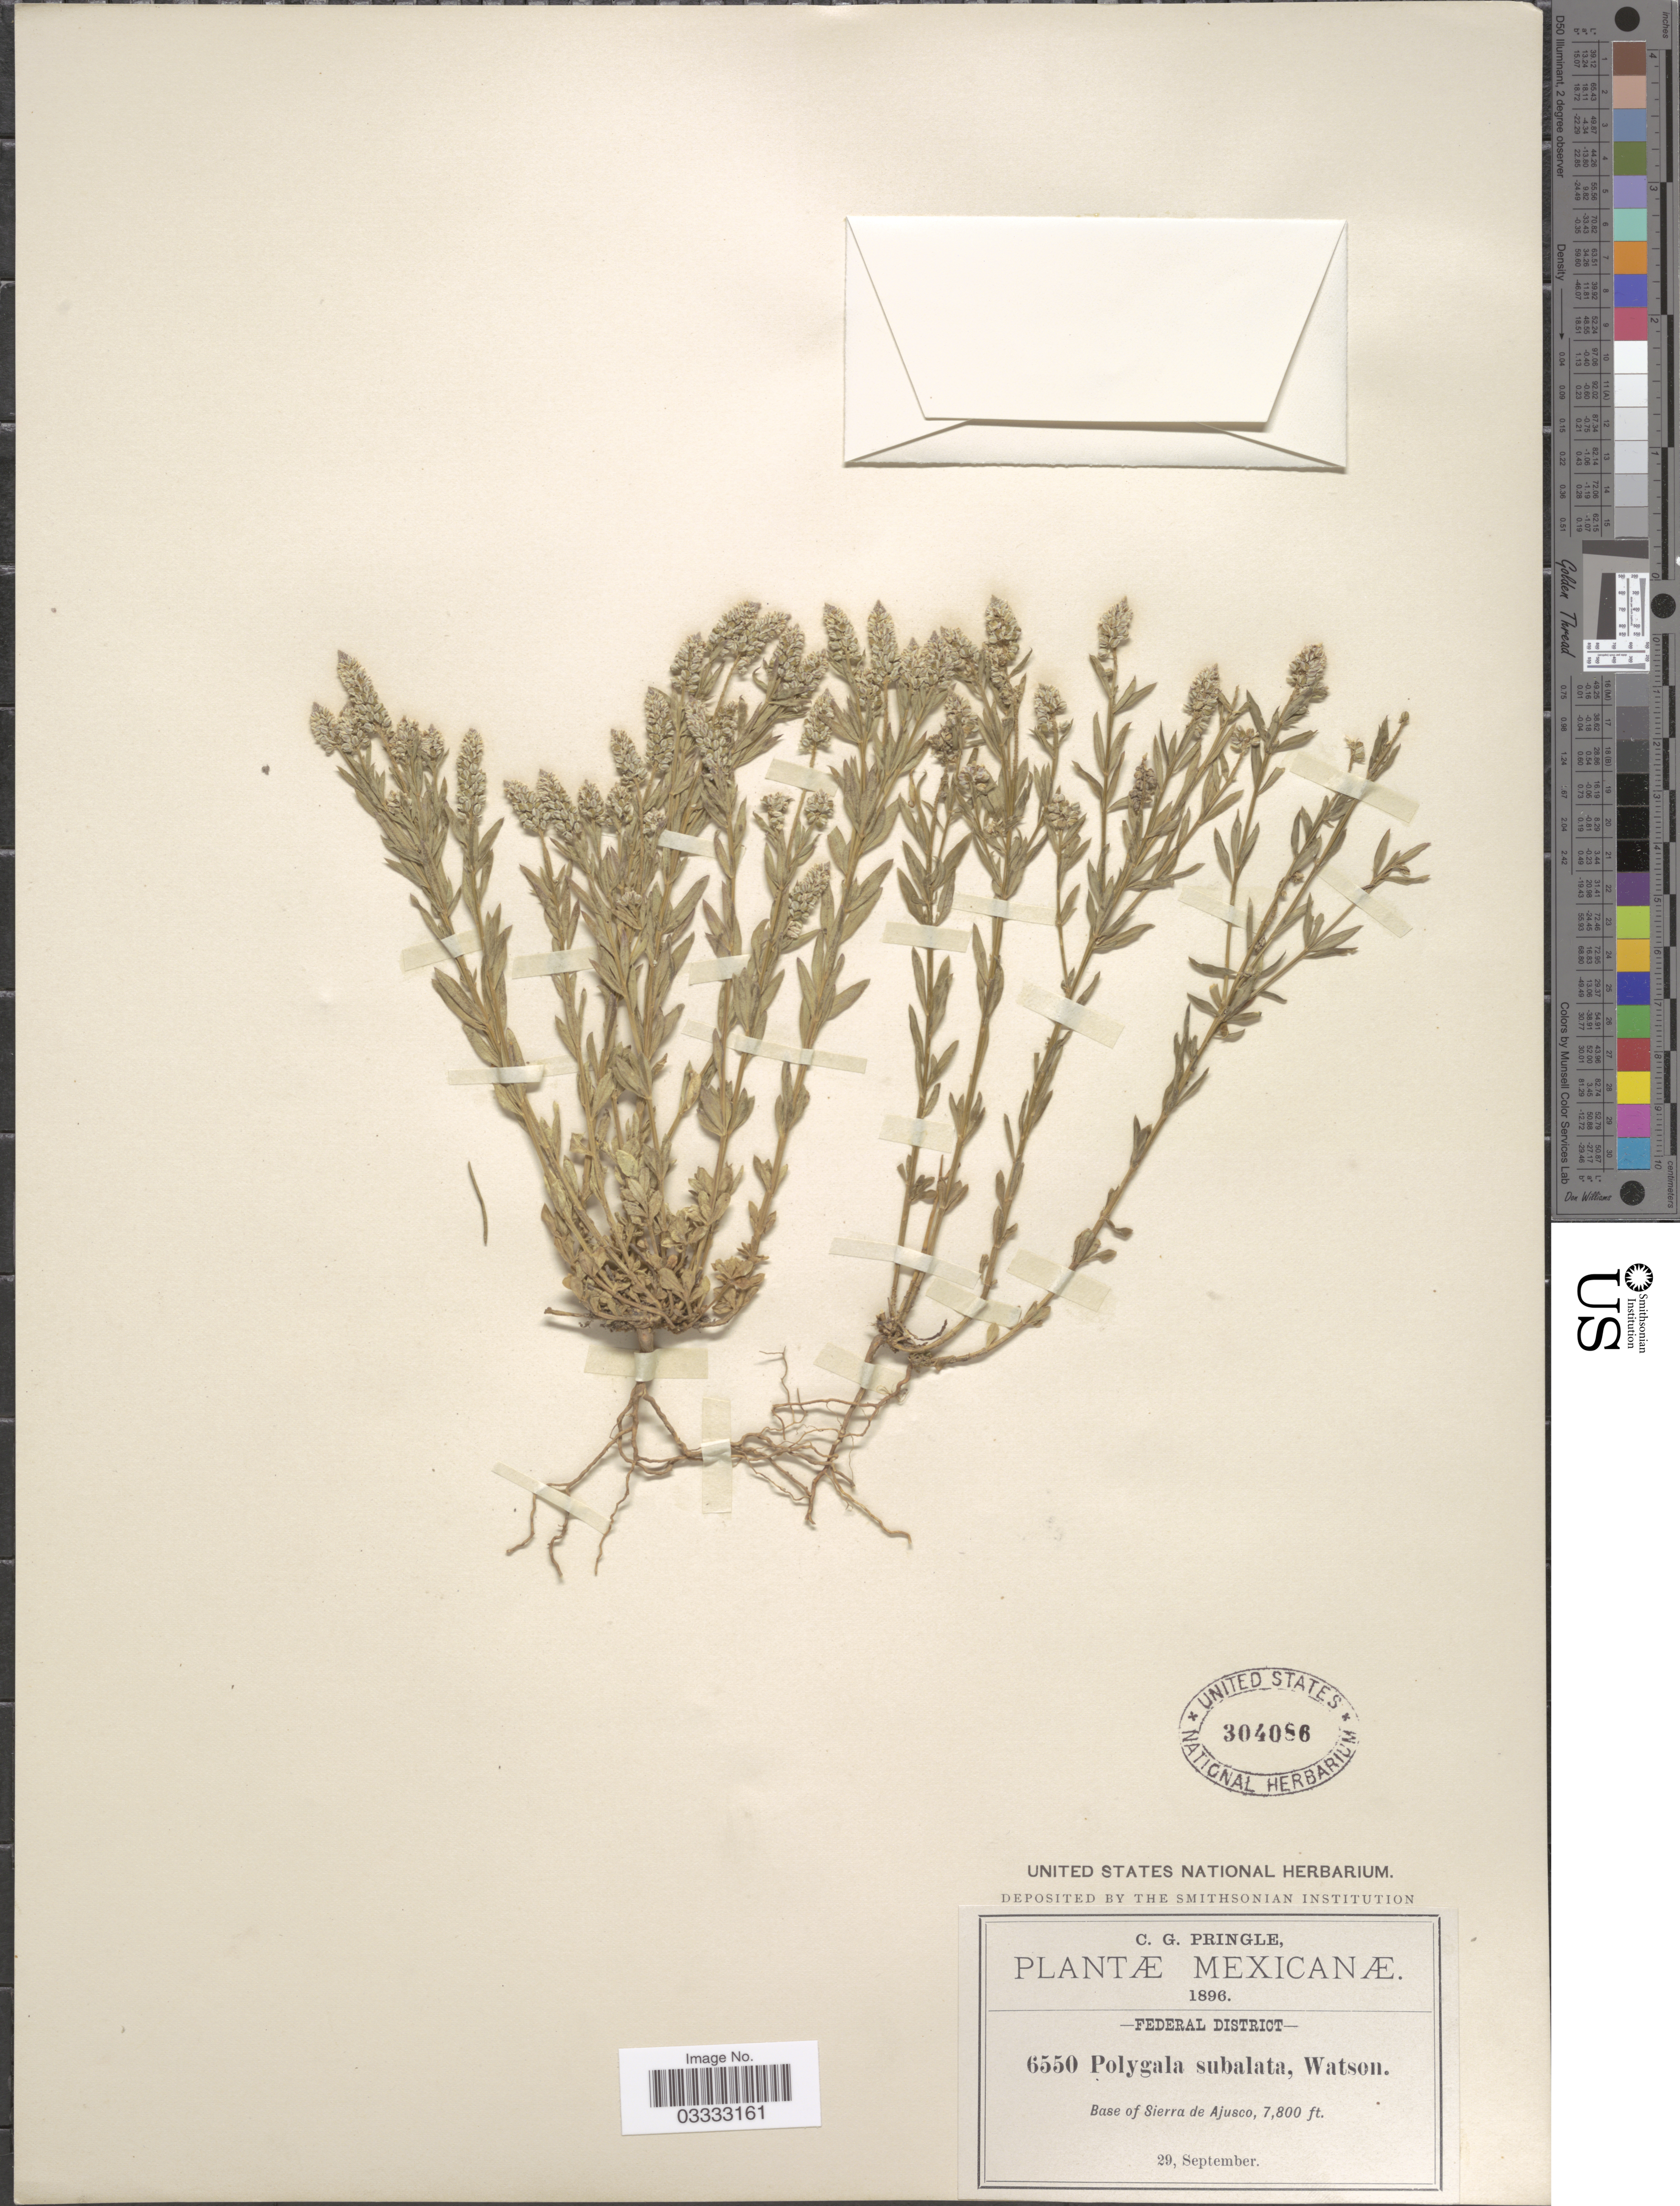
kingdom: Plantae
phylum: Tracheophyta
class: Magnoliopsida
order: Fabales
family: Polygalaceae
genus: Polygala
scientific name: Polygala subalata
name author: S. Watson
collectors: C. G. Pringle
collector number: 6550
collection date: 1896-09-29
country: Mexico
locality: Federal District. Base of Sierra de Ajusco.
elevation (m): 2377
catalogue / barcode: US 304086